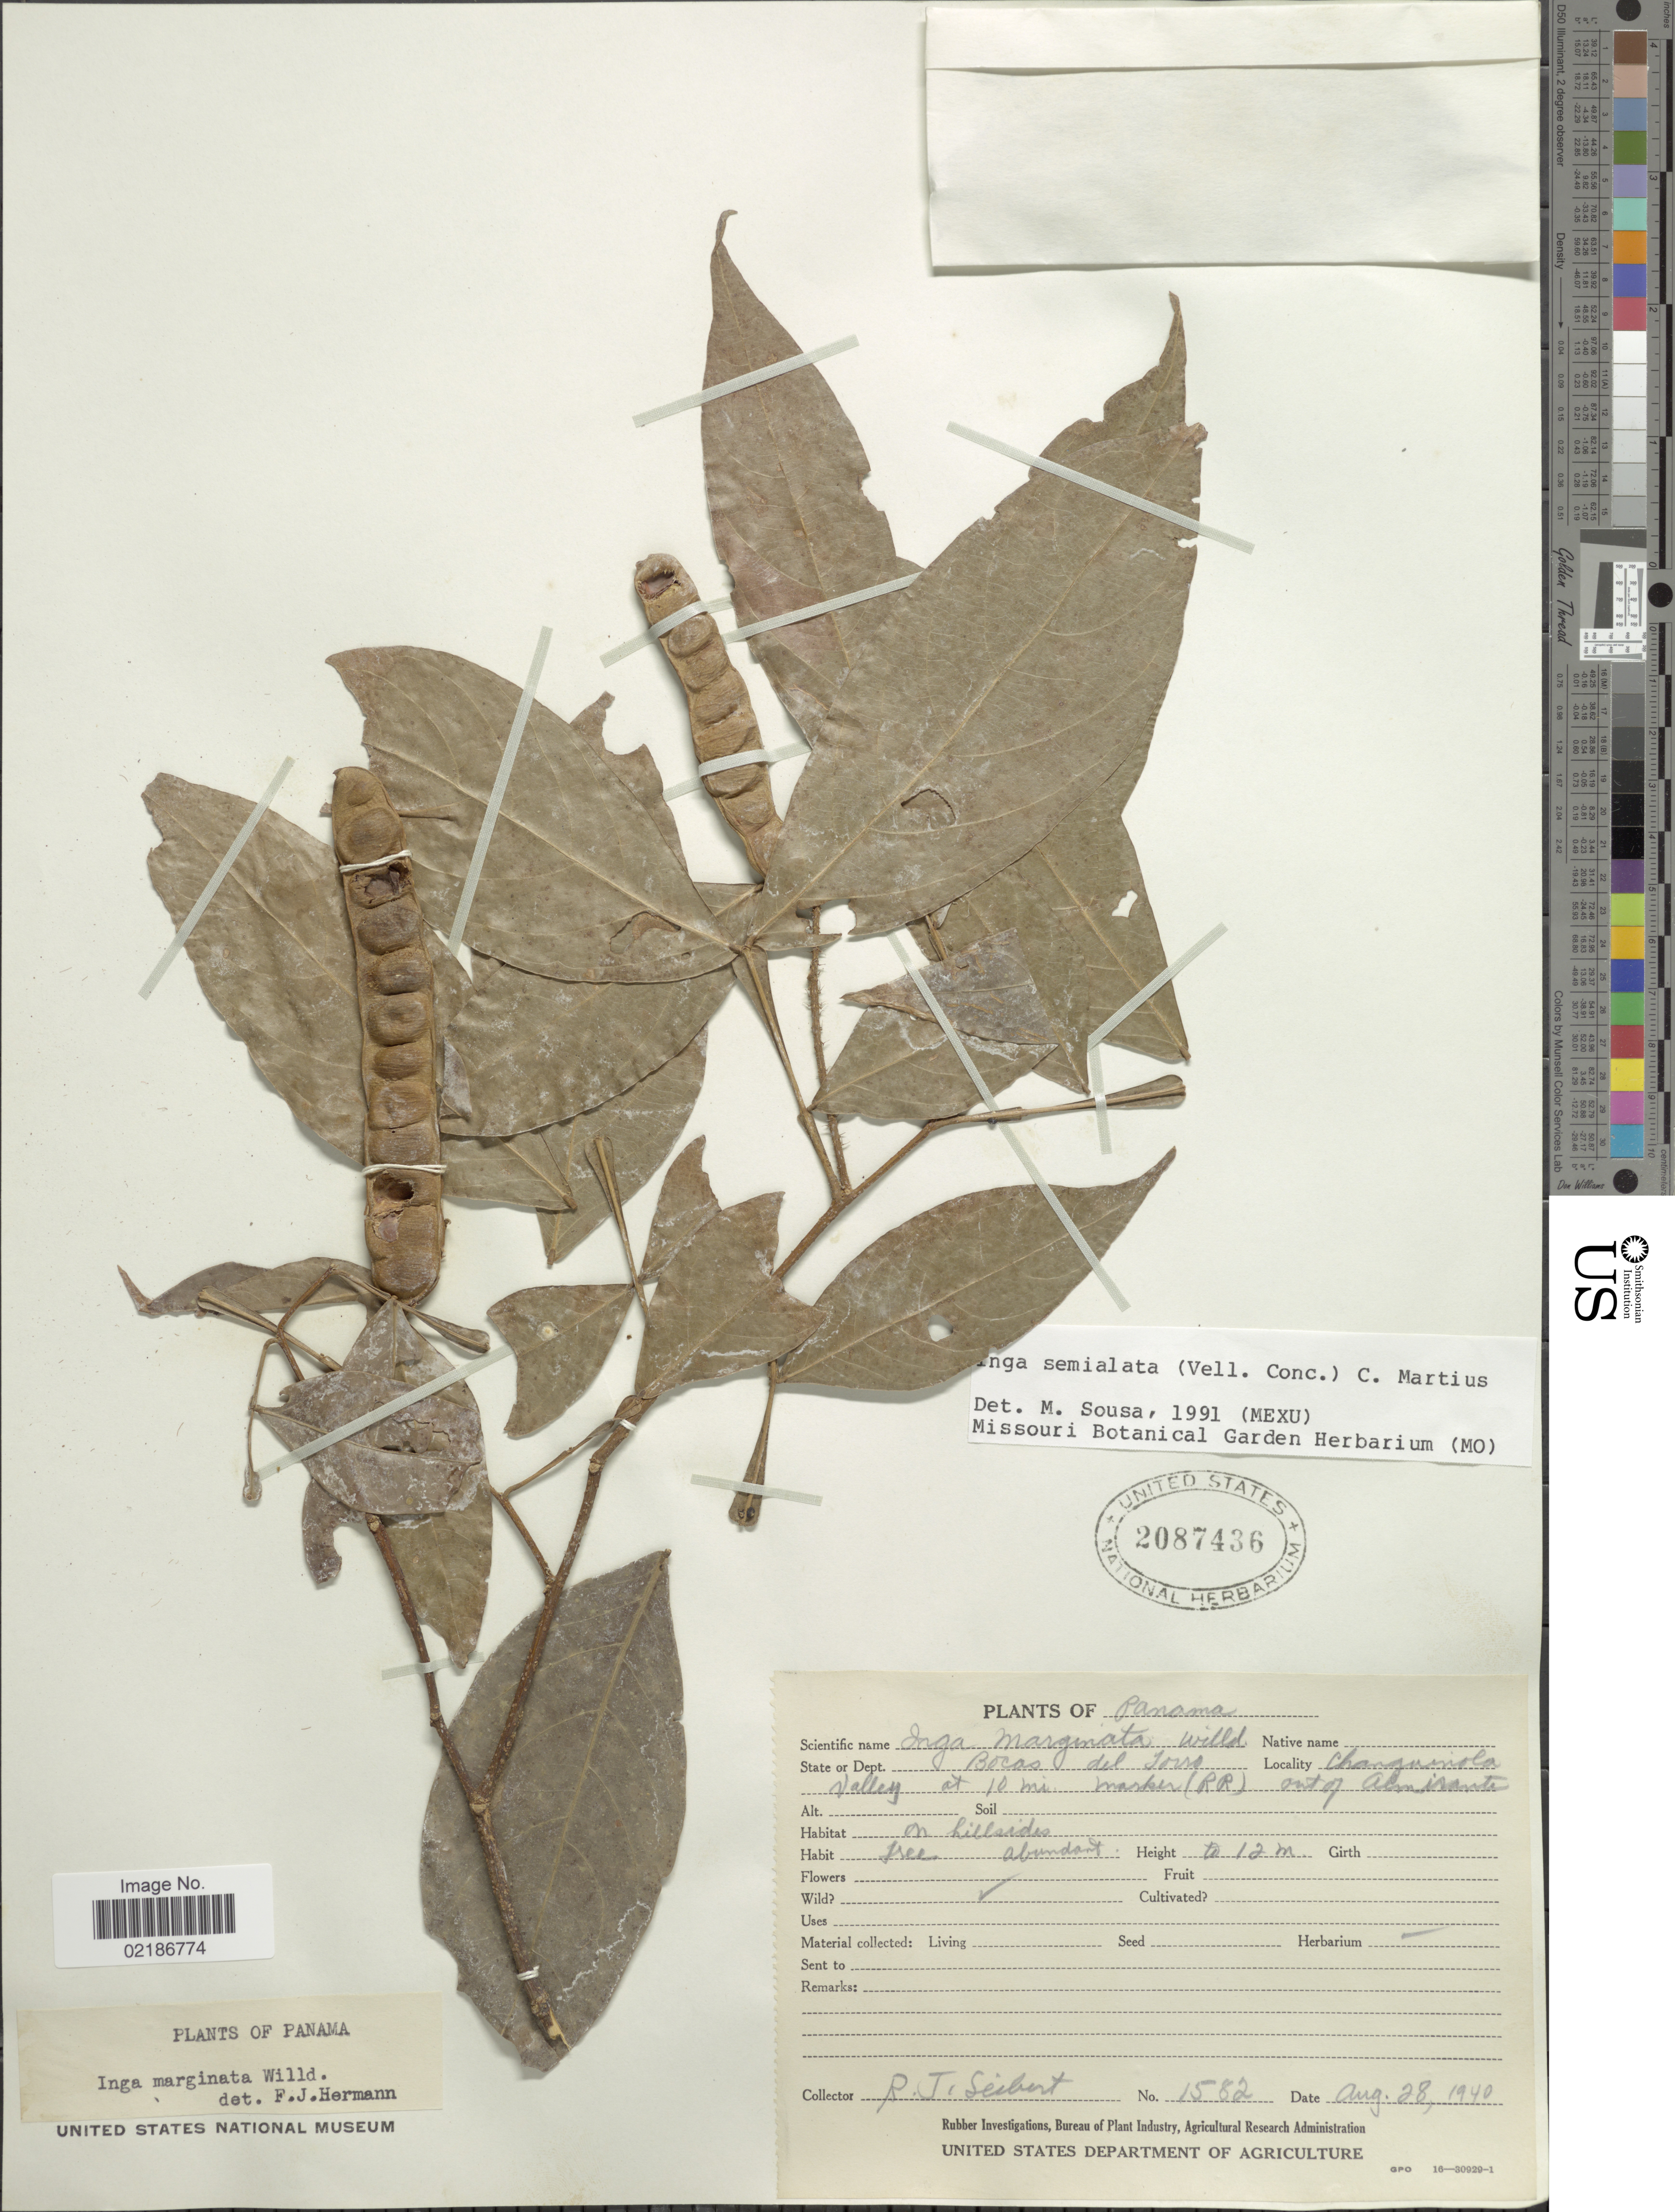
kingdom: Plantae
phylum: Tracheophyta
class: Magnoliopsida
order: Fabales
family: Fabaceae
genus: Inga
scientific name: Inga marginata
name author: Willd.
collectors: R. J. Seibert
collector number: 1582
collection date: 1940-08-28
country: Panama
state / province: Bocas del Toro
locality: Changuinola Valley at 10 mi marker (RR) out of Almirante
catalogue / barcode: US 2087436